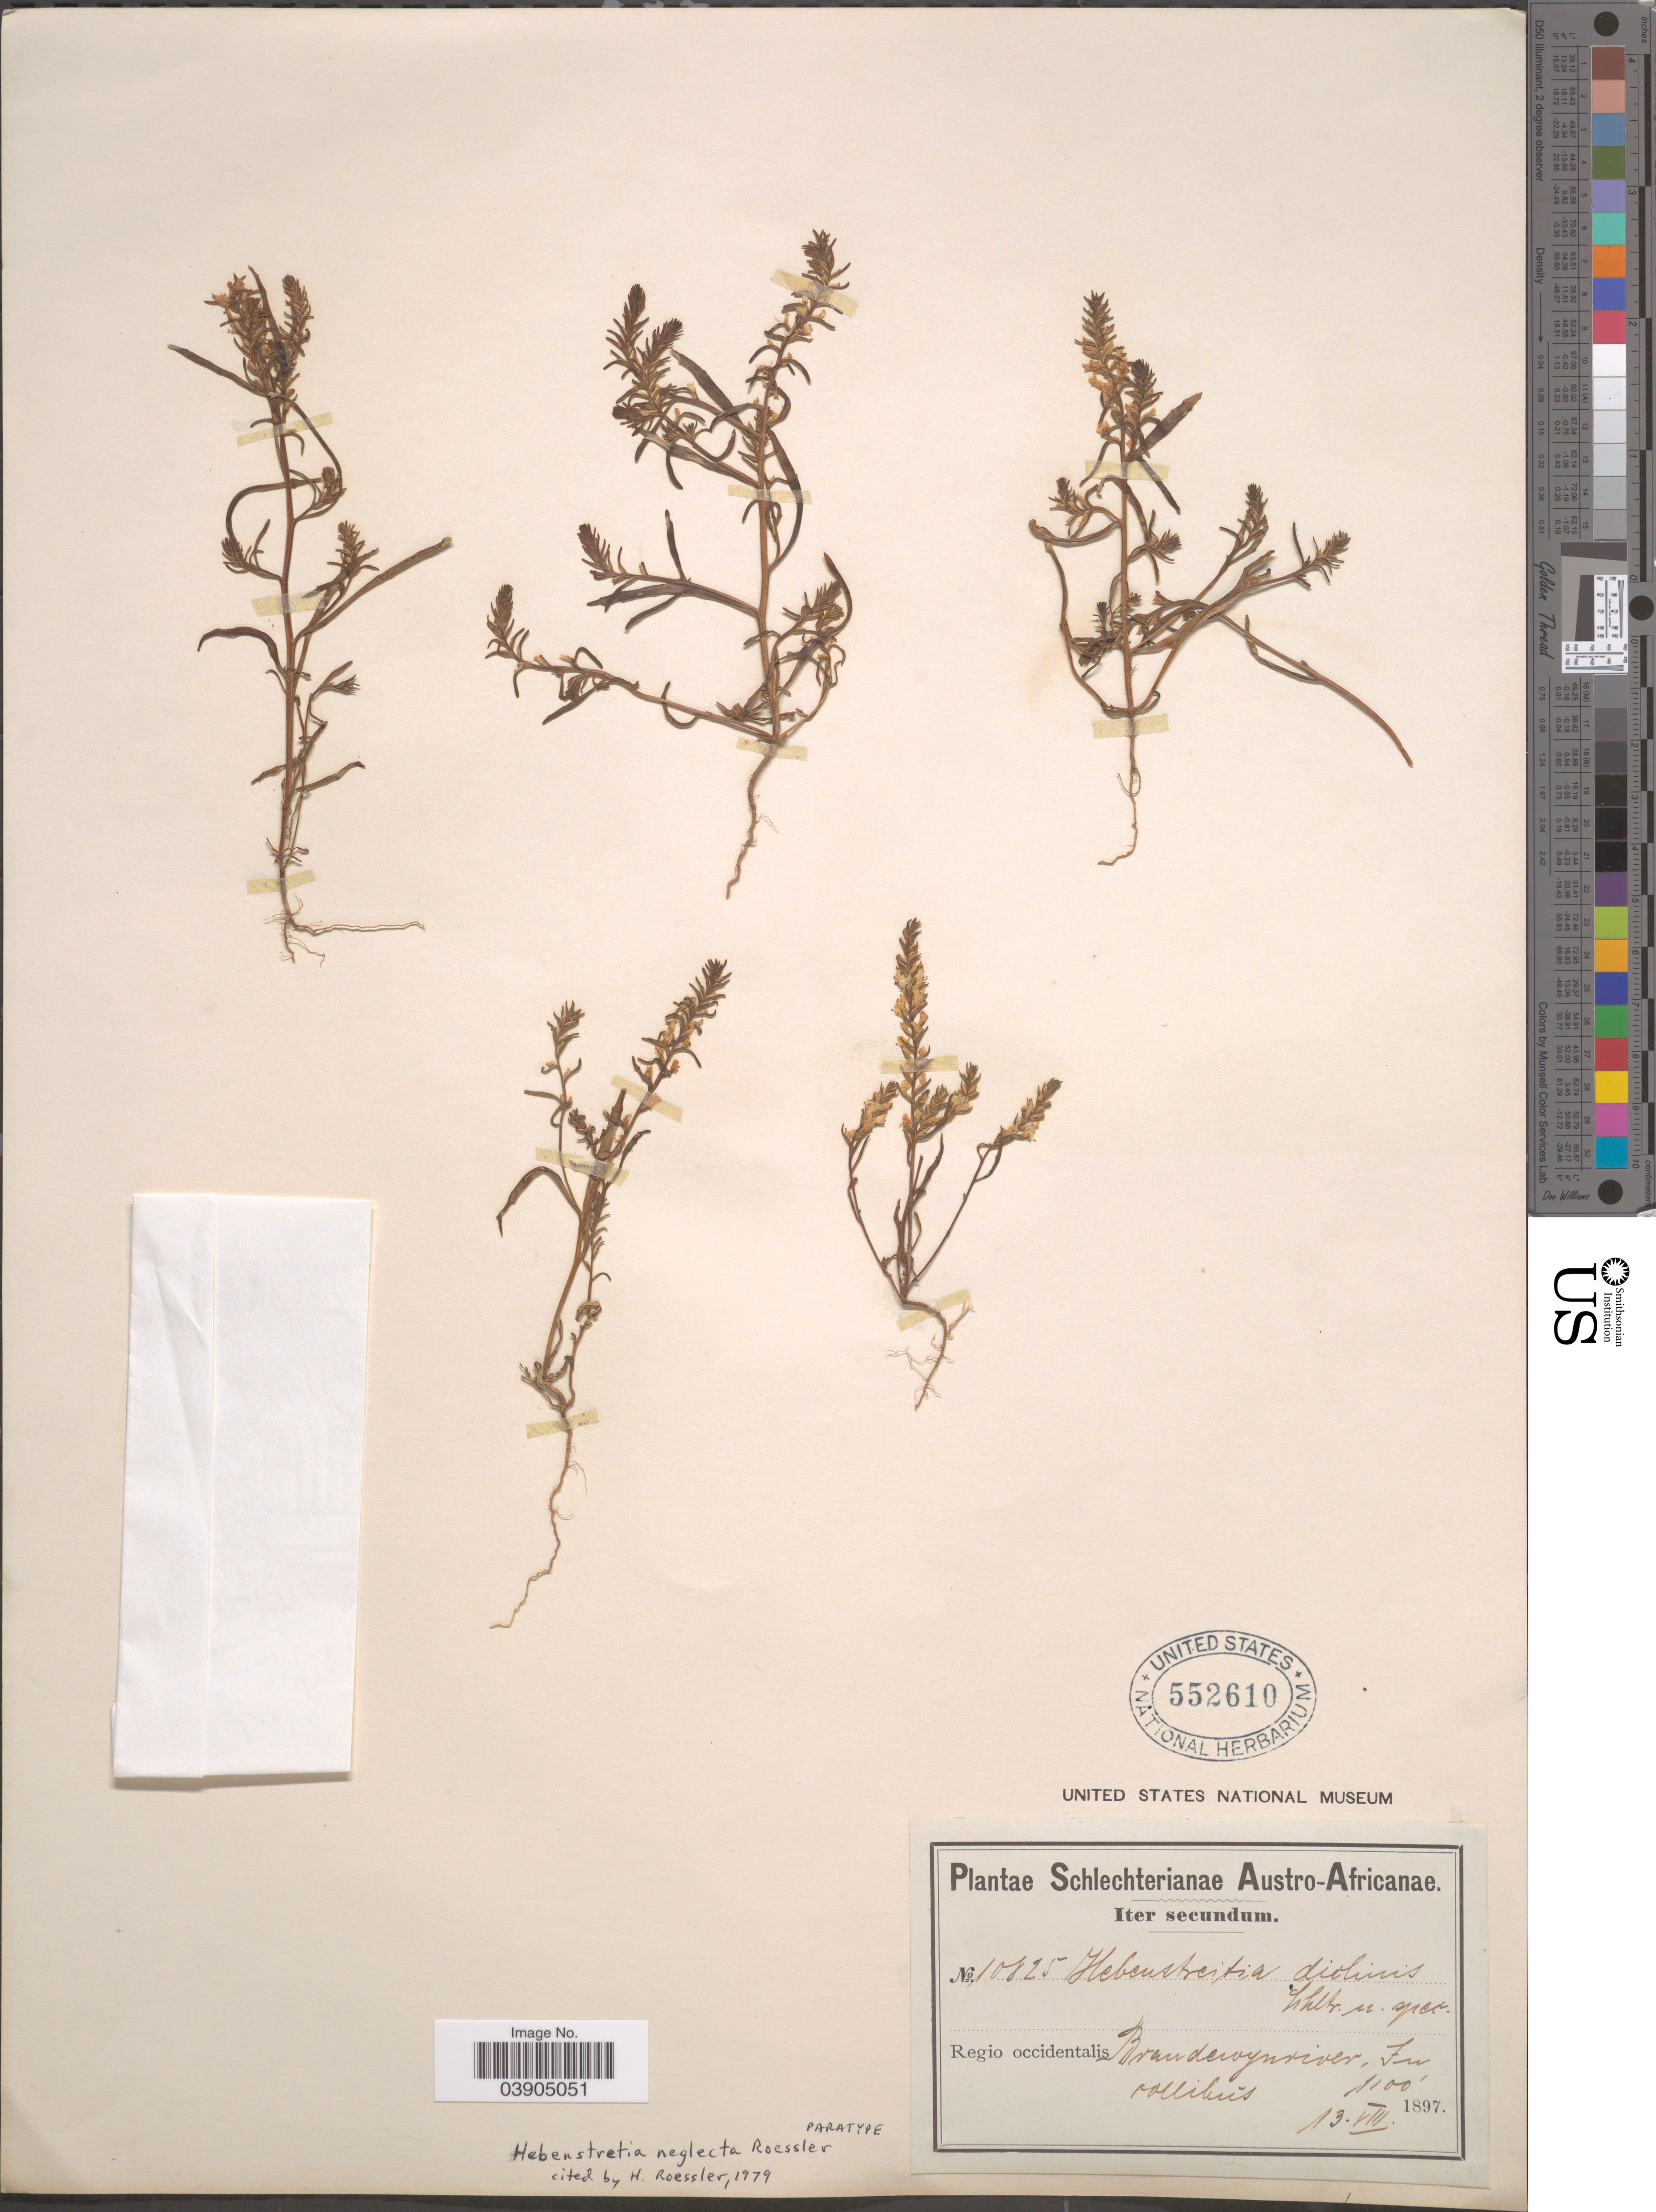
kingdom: Plantae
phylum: Tracheophyta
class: Magnoliopsida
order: Lamiales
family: Scrophulariaceae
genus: Hebenstretia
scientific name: Hebenstretia neglecta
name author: Roessler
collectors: Schlechter, --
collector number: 10825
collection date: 1897-08-13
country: South Africa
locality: Austro-Africanae. Regio occidentalis. Brandewynriver.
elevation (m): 335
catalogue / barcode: US 552610